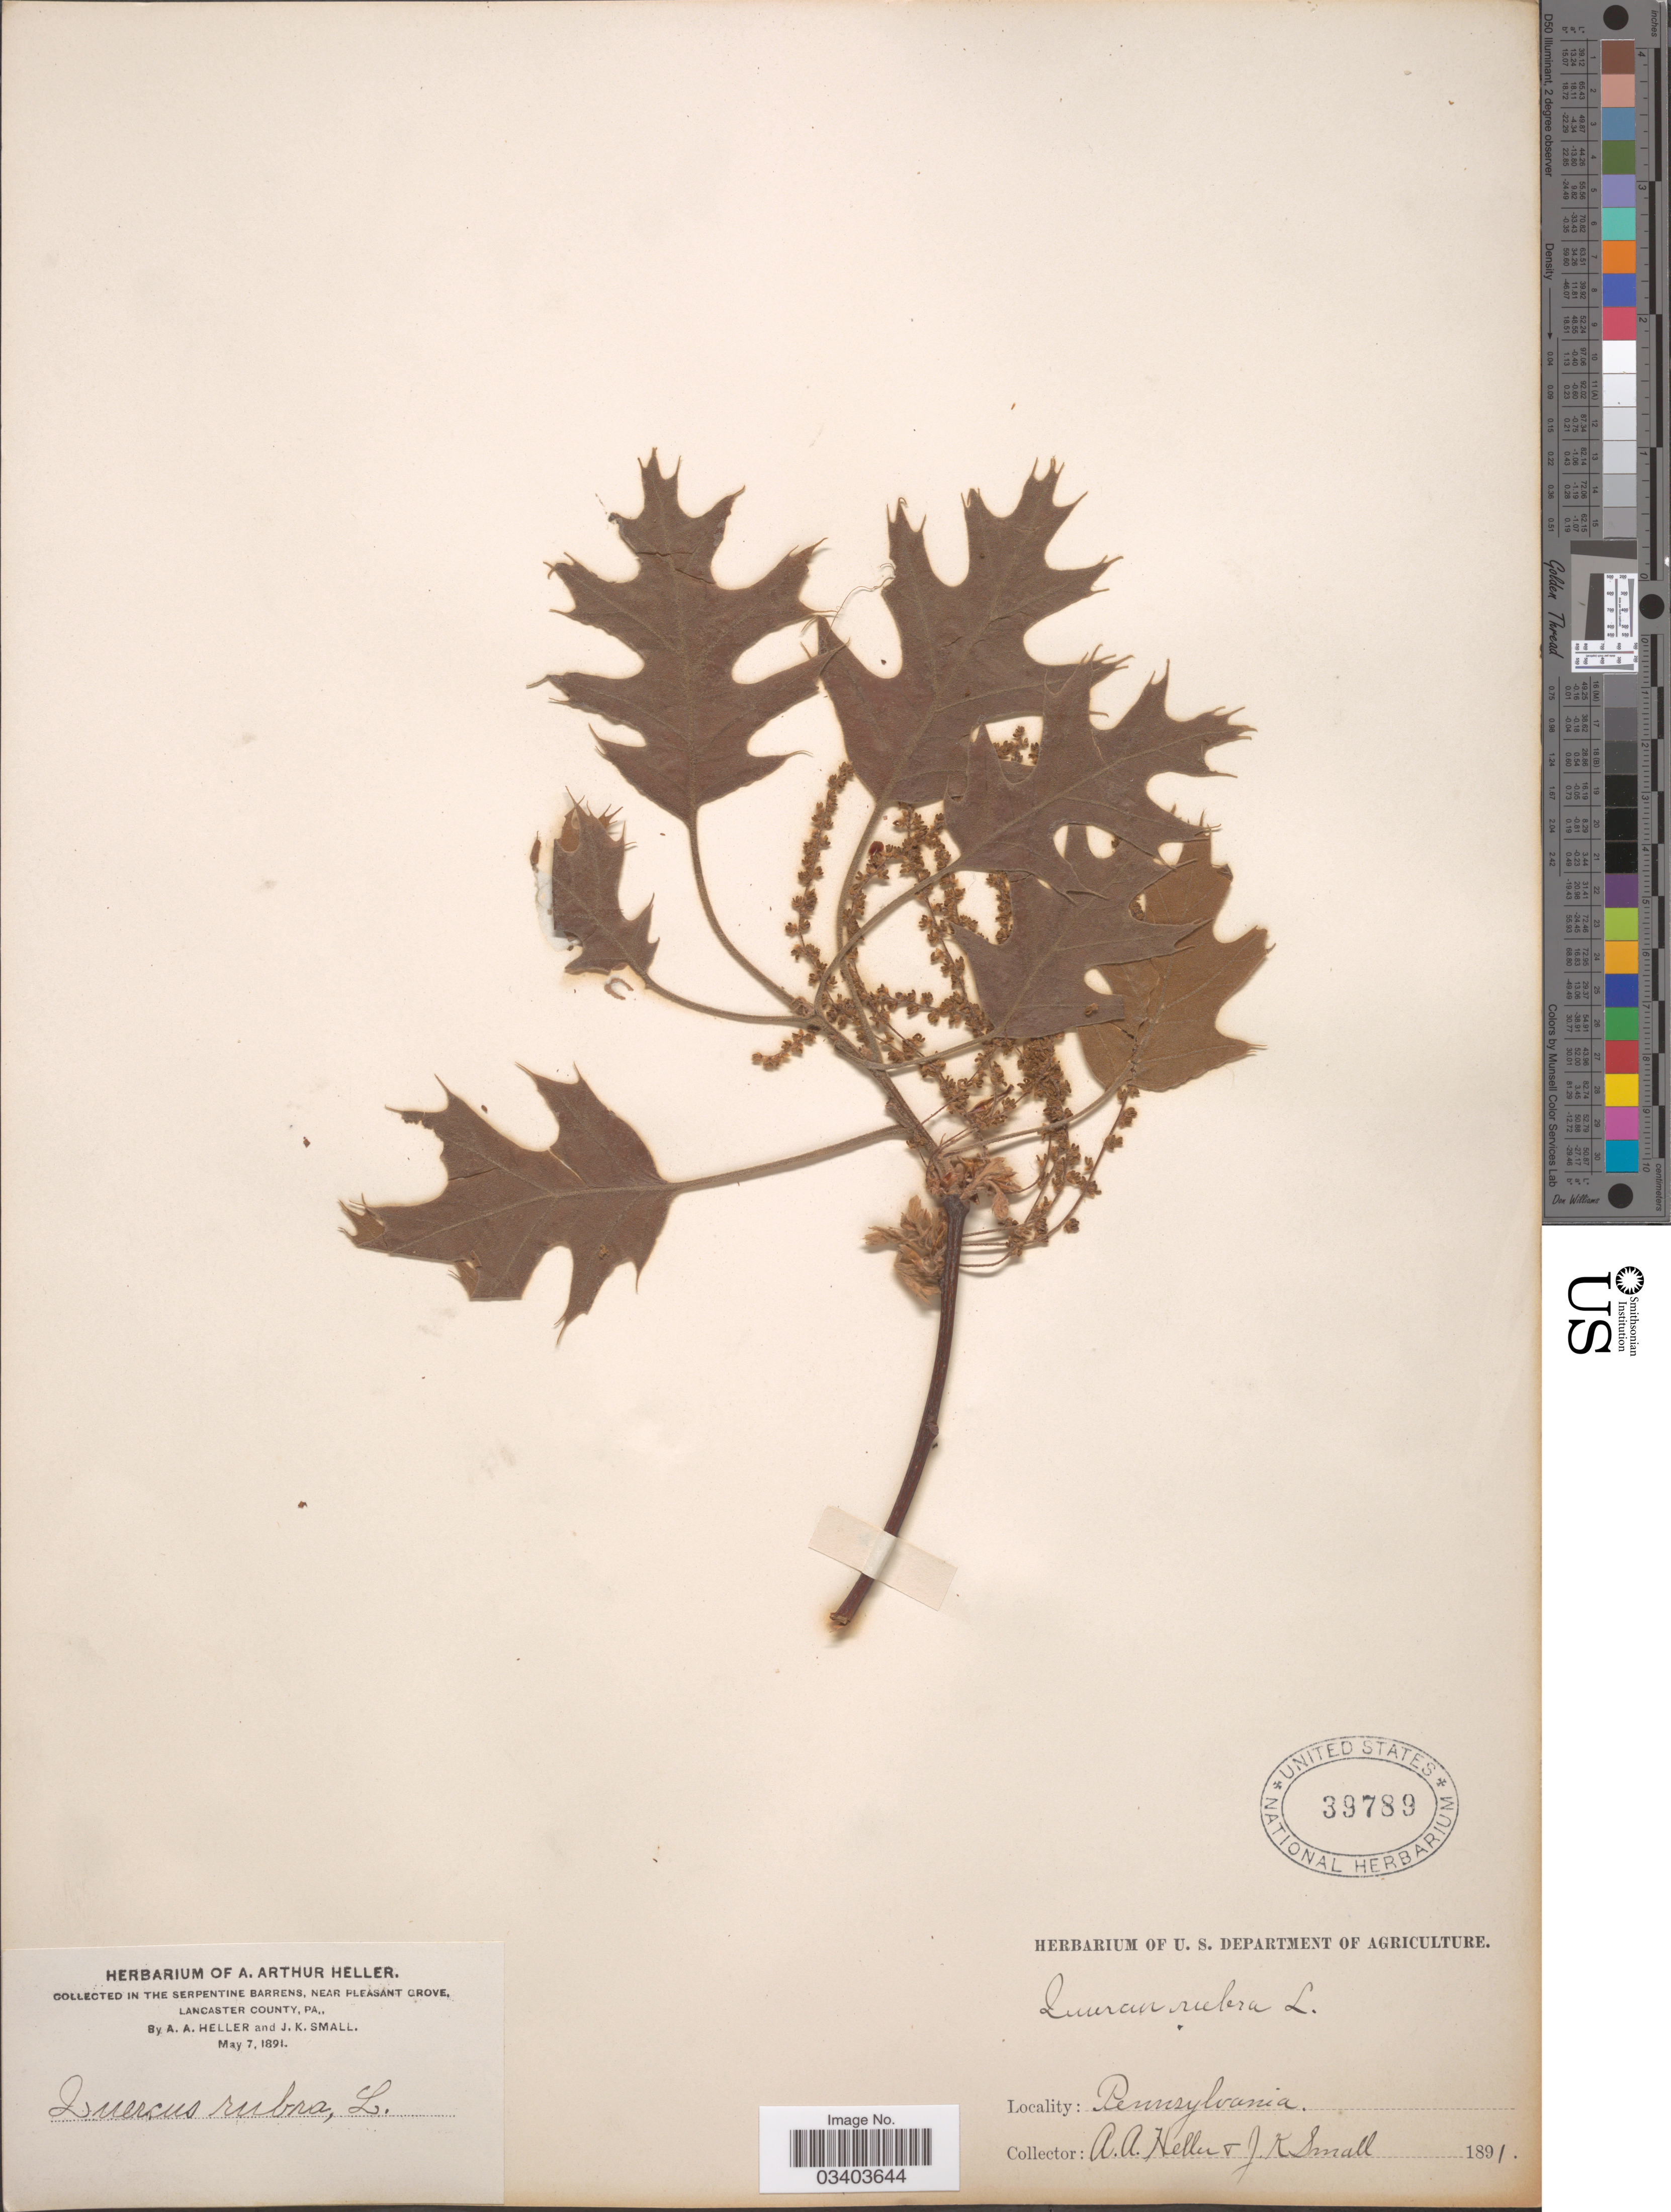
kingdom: Plantae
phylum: Tracheophyta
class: Magnoliopsida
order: Fagales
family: Fagaceae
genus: Quercus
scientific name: Quercus borealis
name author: F. Michx.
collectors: A. A. Heller & J. K. Small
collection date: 1891-05-07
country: United States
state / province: Pennsylvania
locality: In the Serpentine Barrens, near Pleasant Grove, Lancaster County.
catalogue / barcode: US 39789